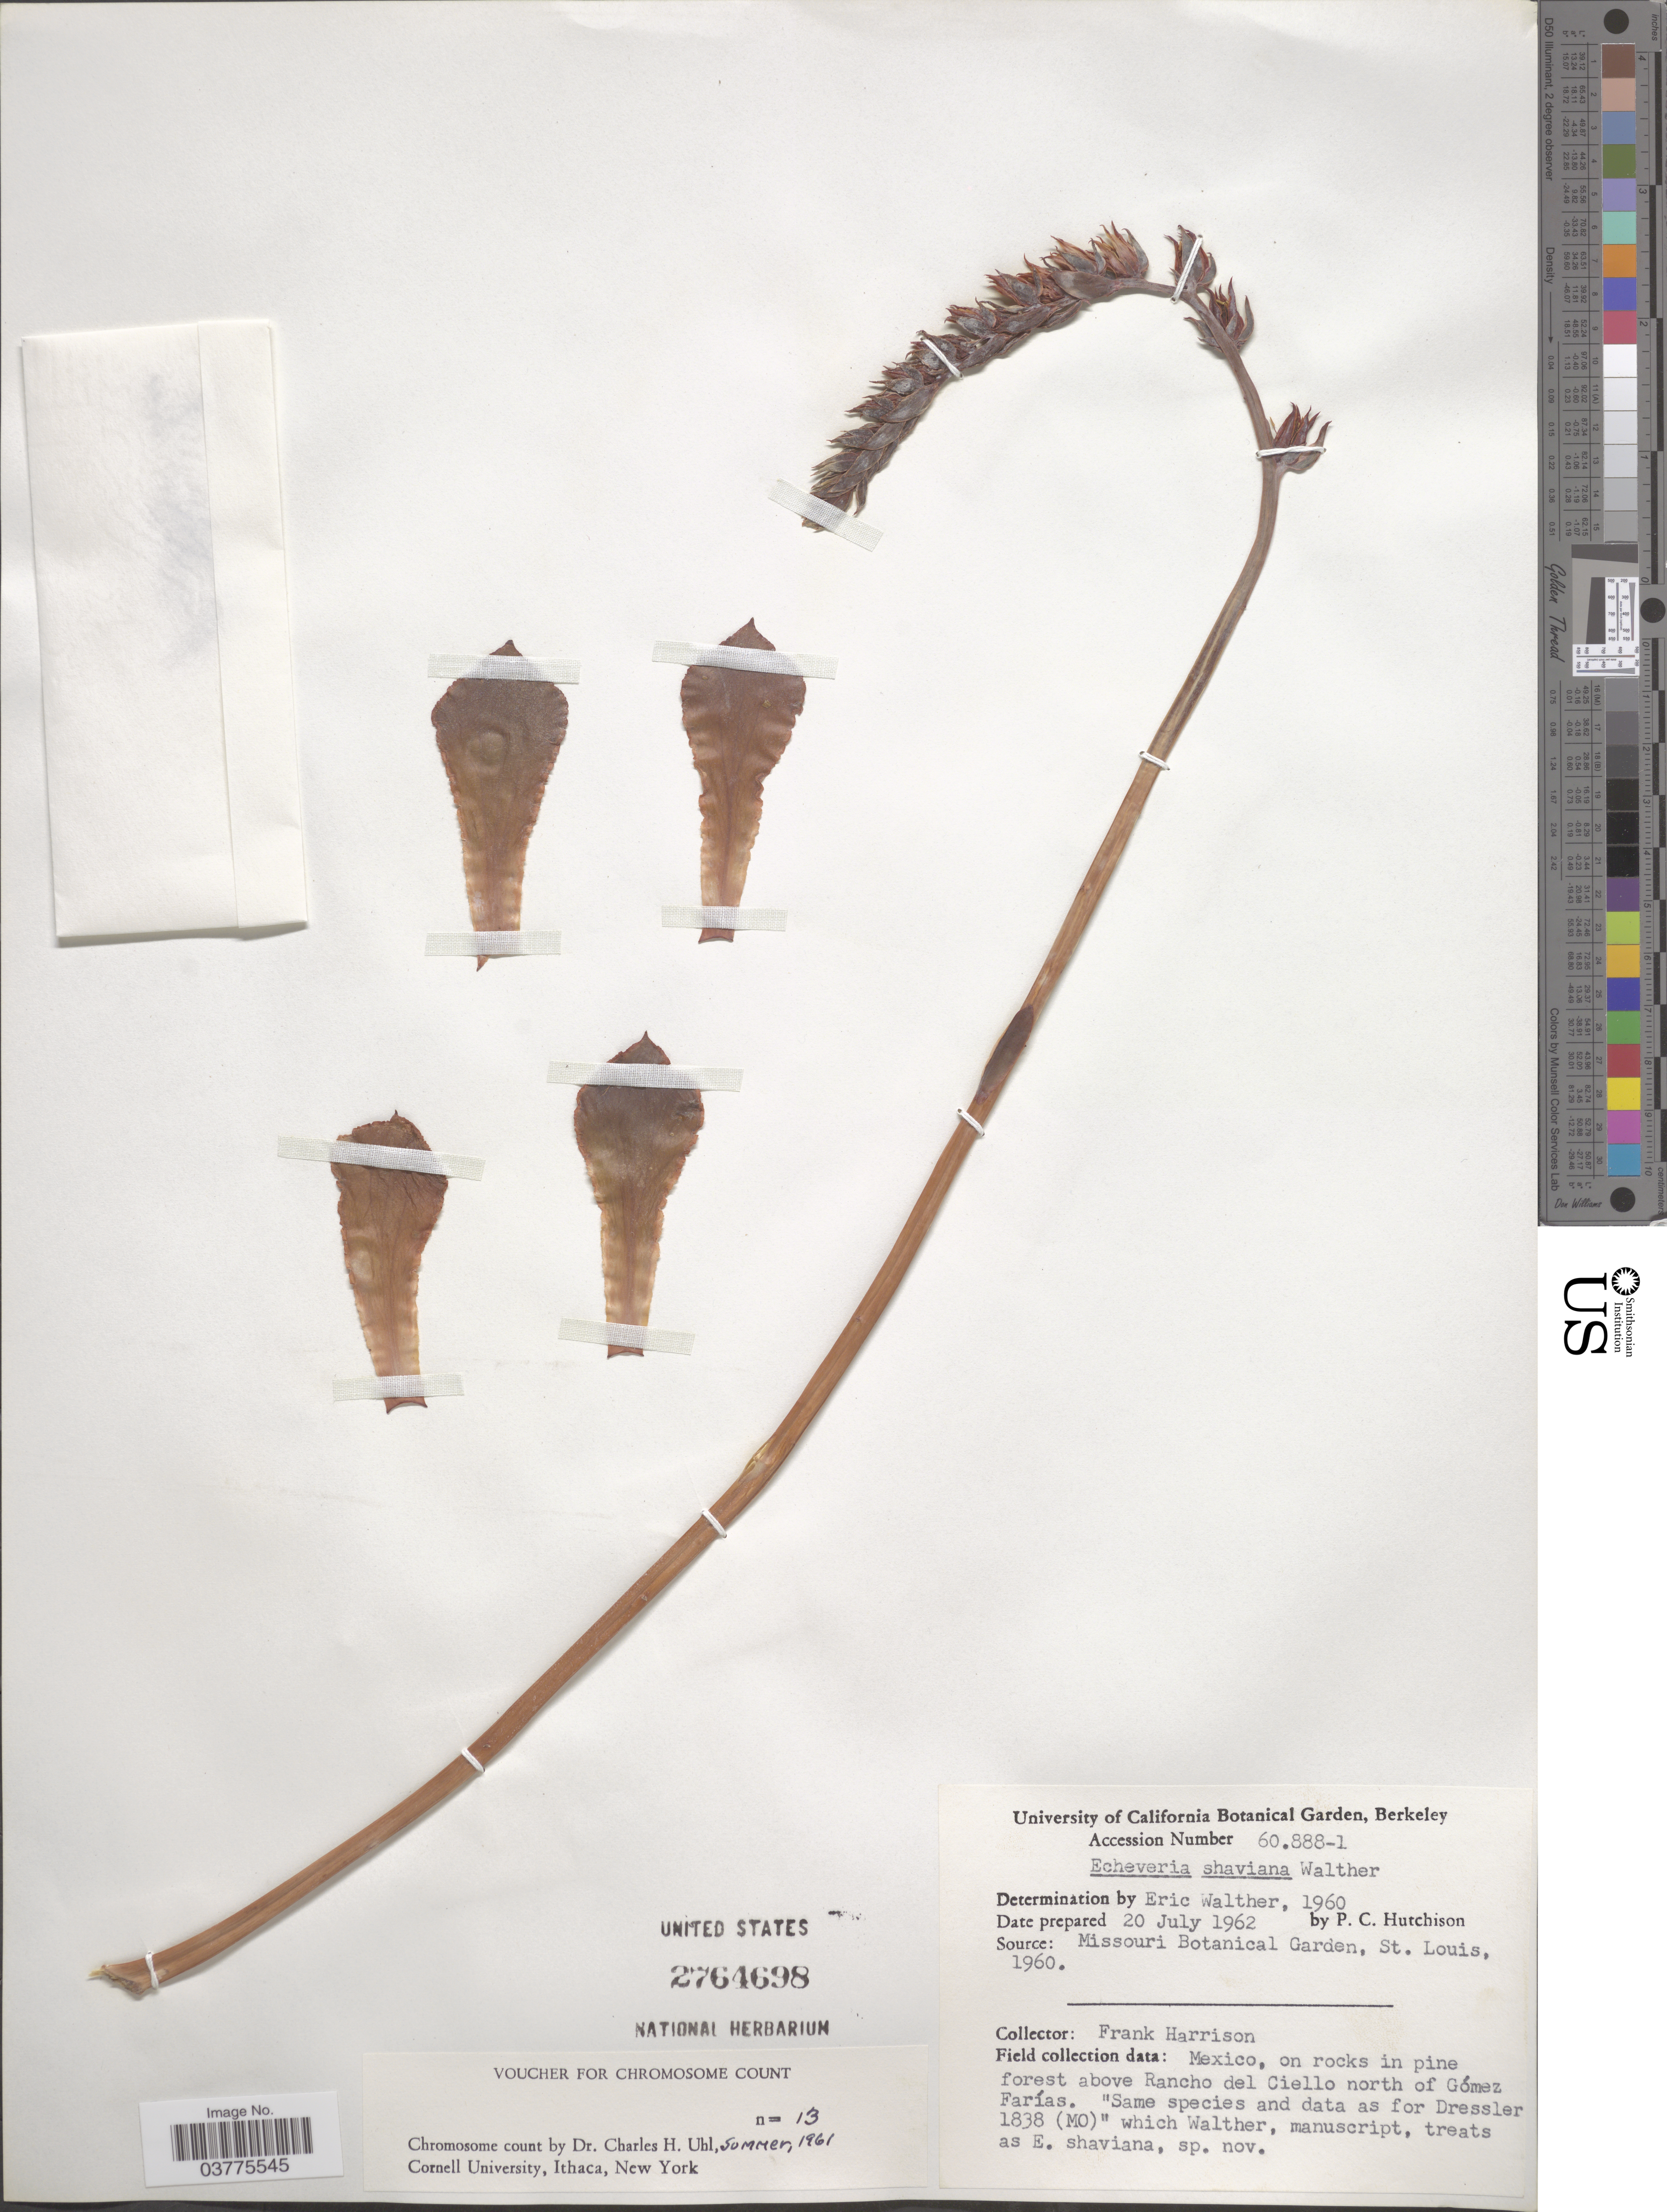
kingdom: Plantae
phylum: Tracheophyta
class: Magnoliopsida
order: Saxifragales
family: Crassulaceae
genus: Echeveria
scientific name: Echeveria shaviana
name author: E. Walther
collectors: F. Harrison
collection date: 1962-07-20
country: United States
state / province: California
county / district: Alameda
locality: University of California Botanical Garden, Berkeley.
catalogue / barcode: US 2764698